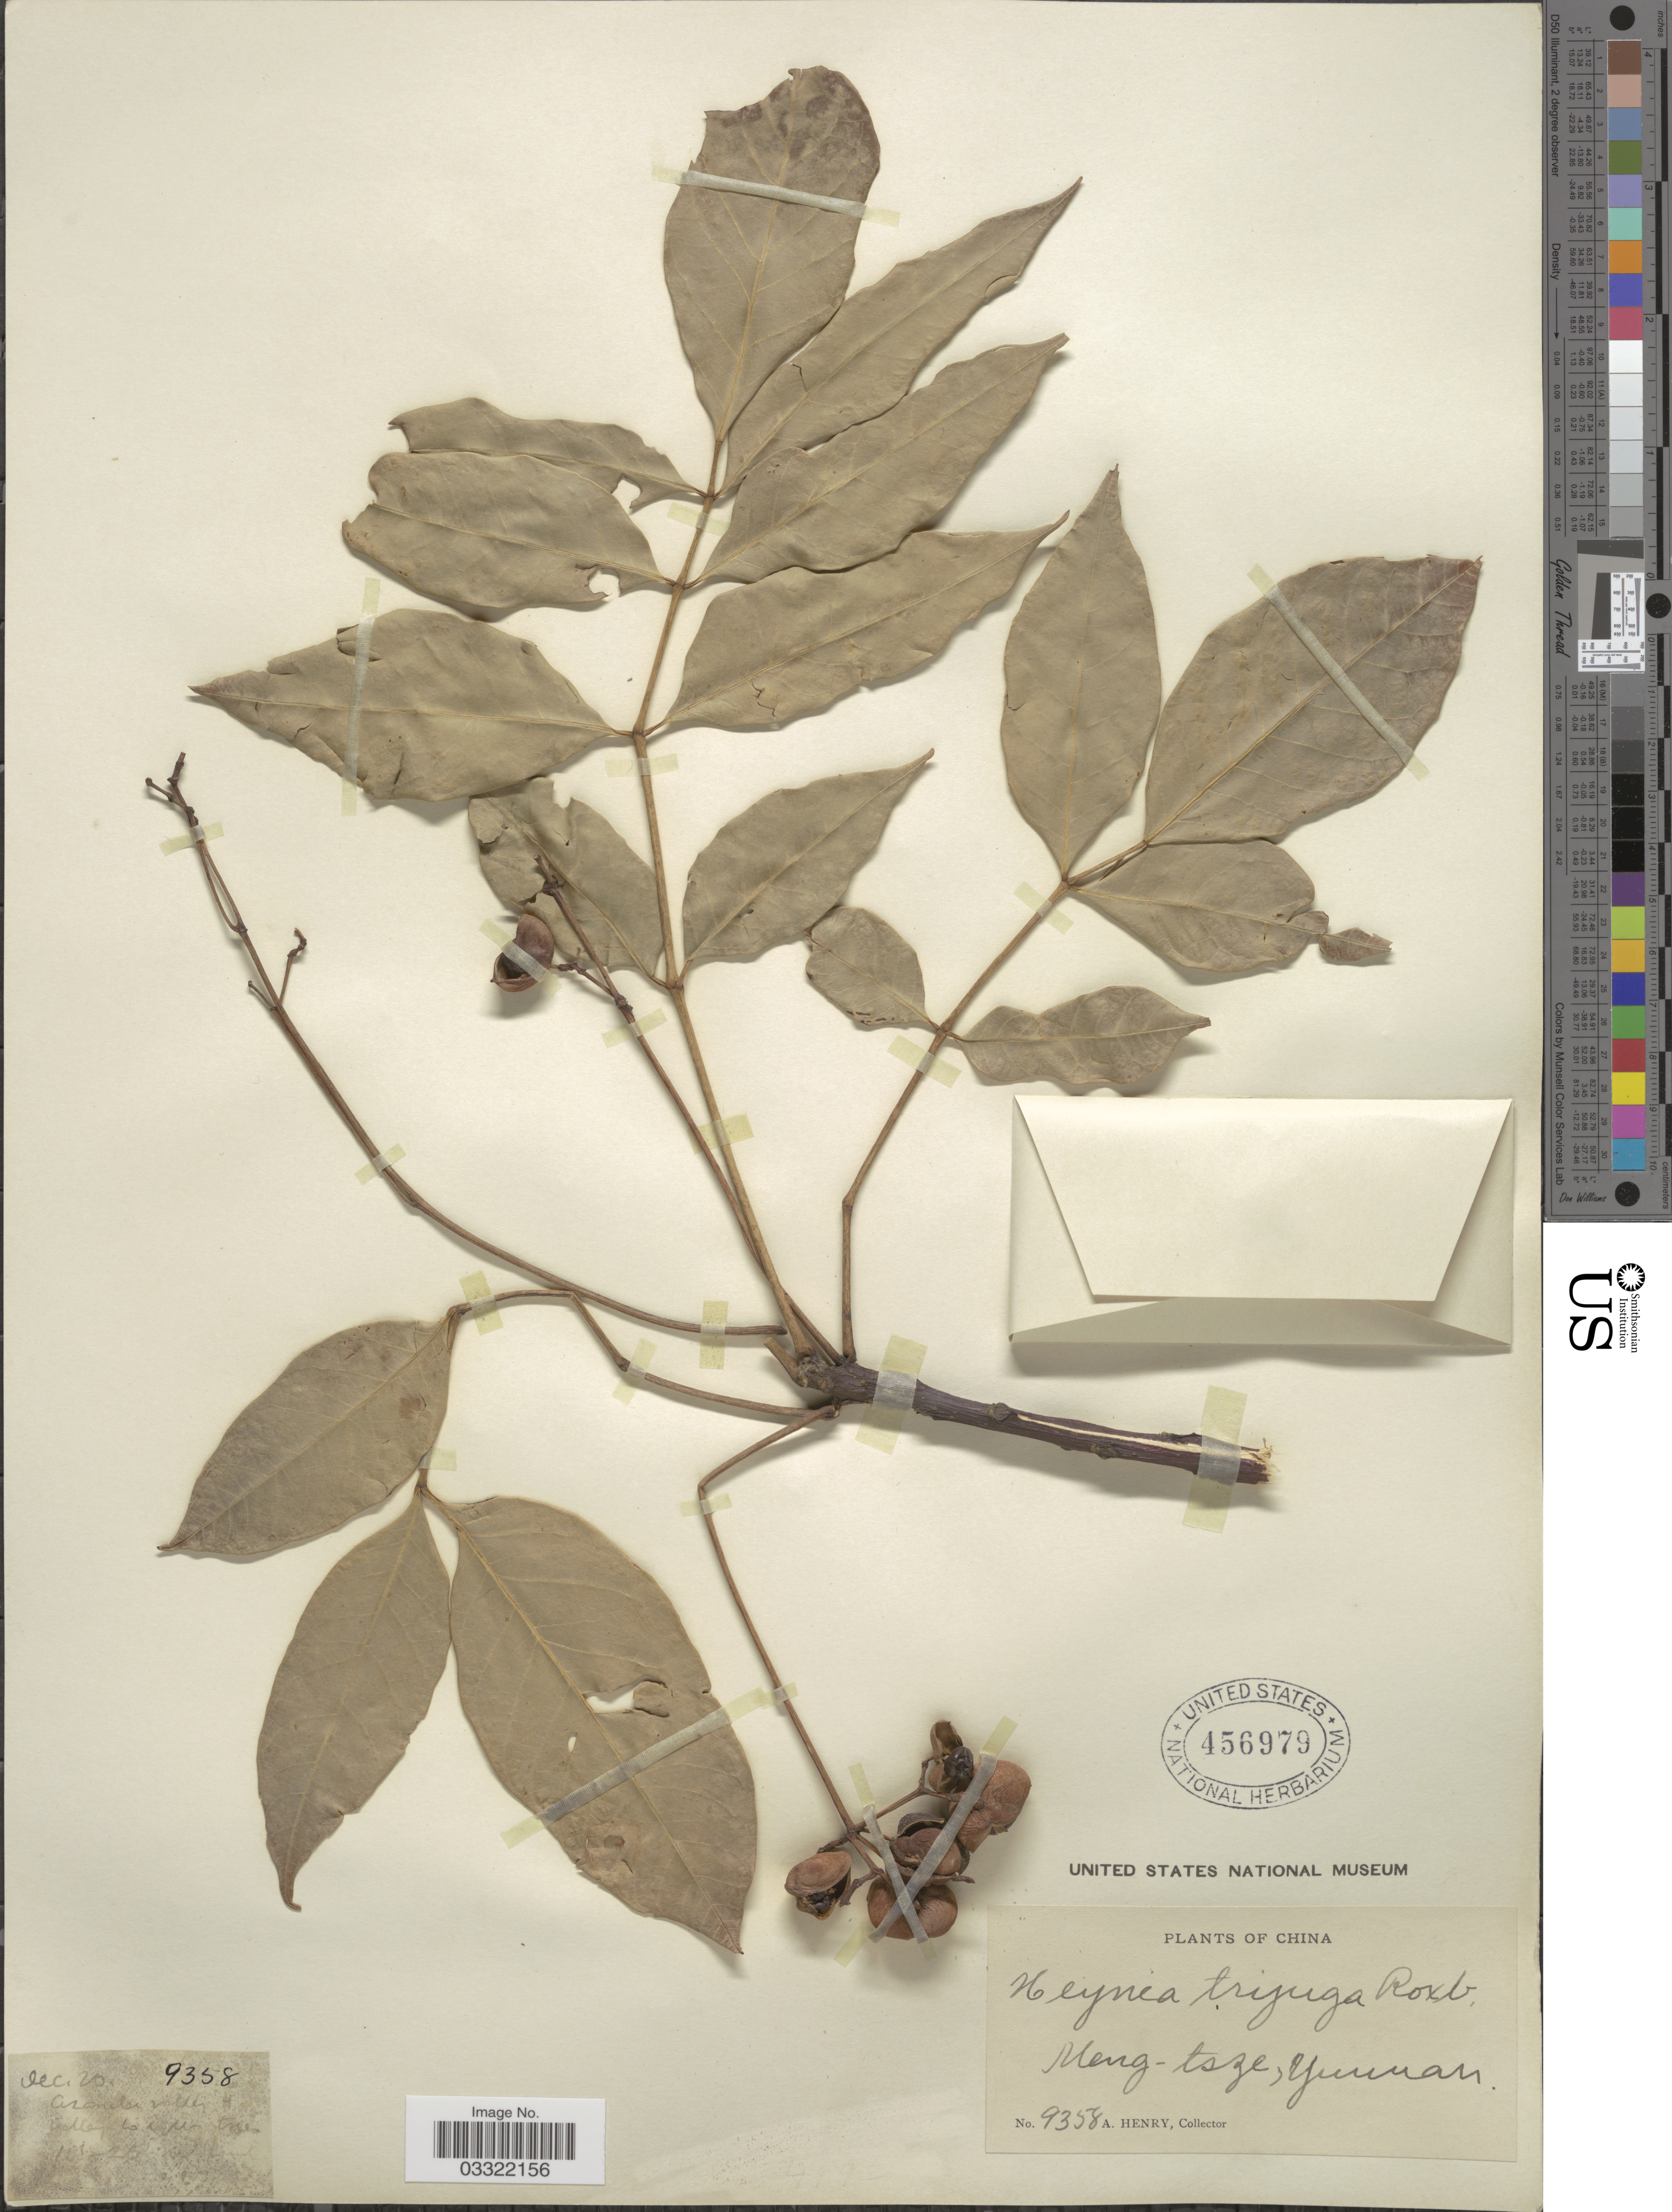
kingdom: Plantae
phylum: Tracheophyta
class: Magnoliopsida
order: Sapindales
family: Meliaceae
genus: Heynea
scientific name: Heynea trijuga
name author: Roxb.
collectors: A. Henry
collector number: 9358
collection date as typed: Transcribed d/m/y: /12/20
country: China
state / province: Yunnan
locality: Meng-tsze. Asander valley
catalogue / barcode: US 456979